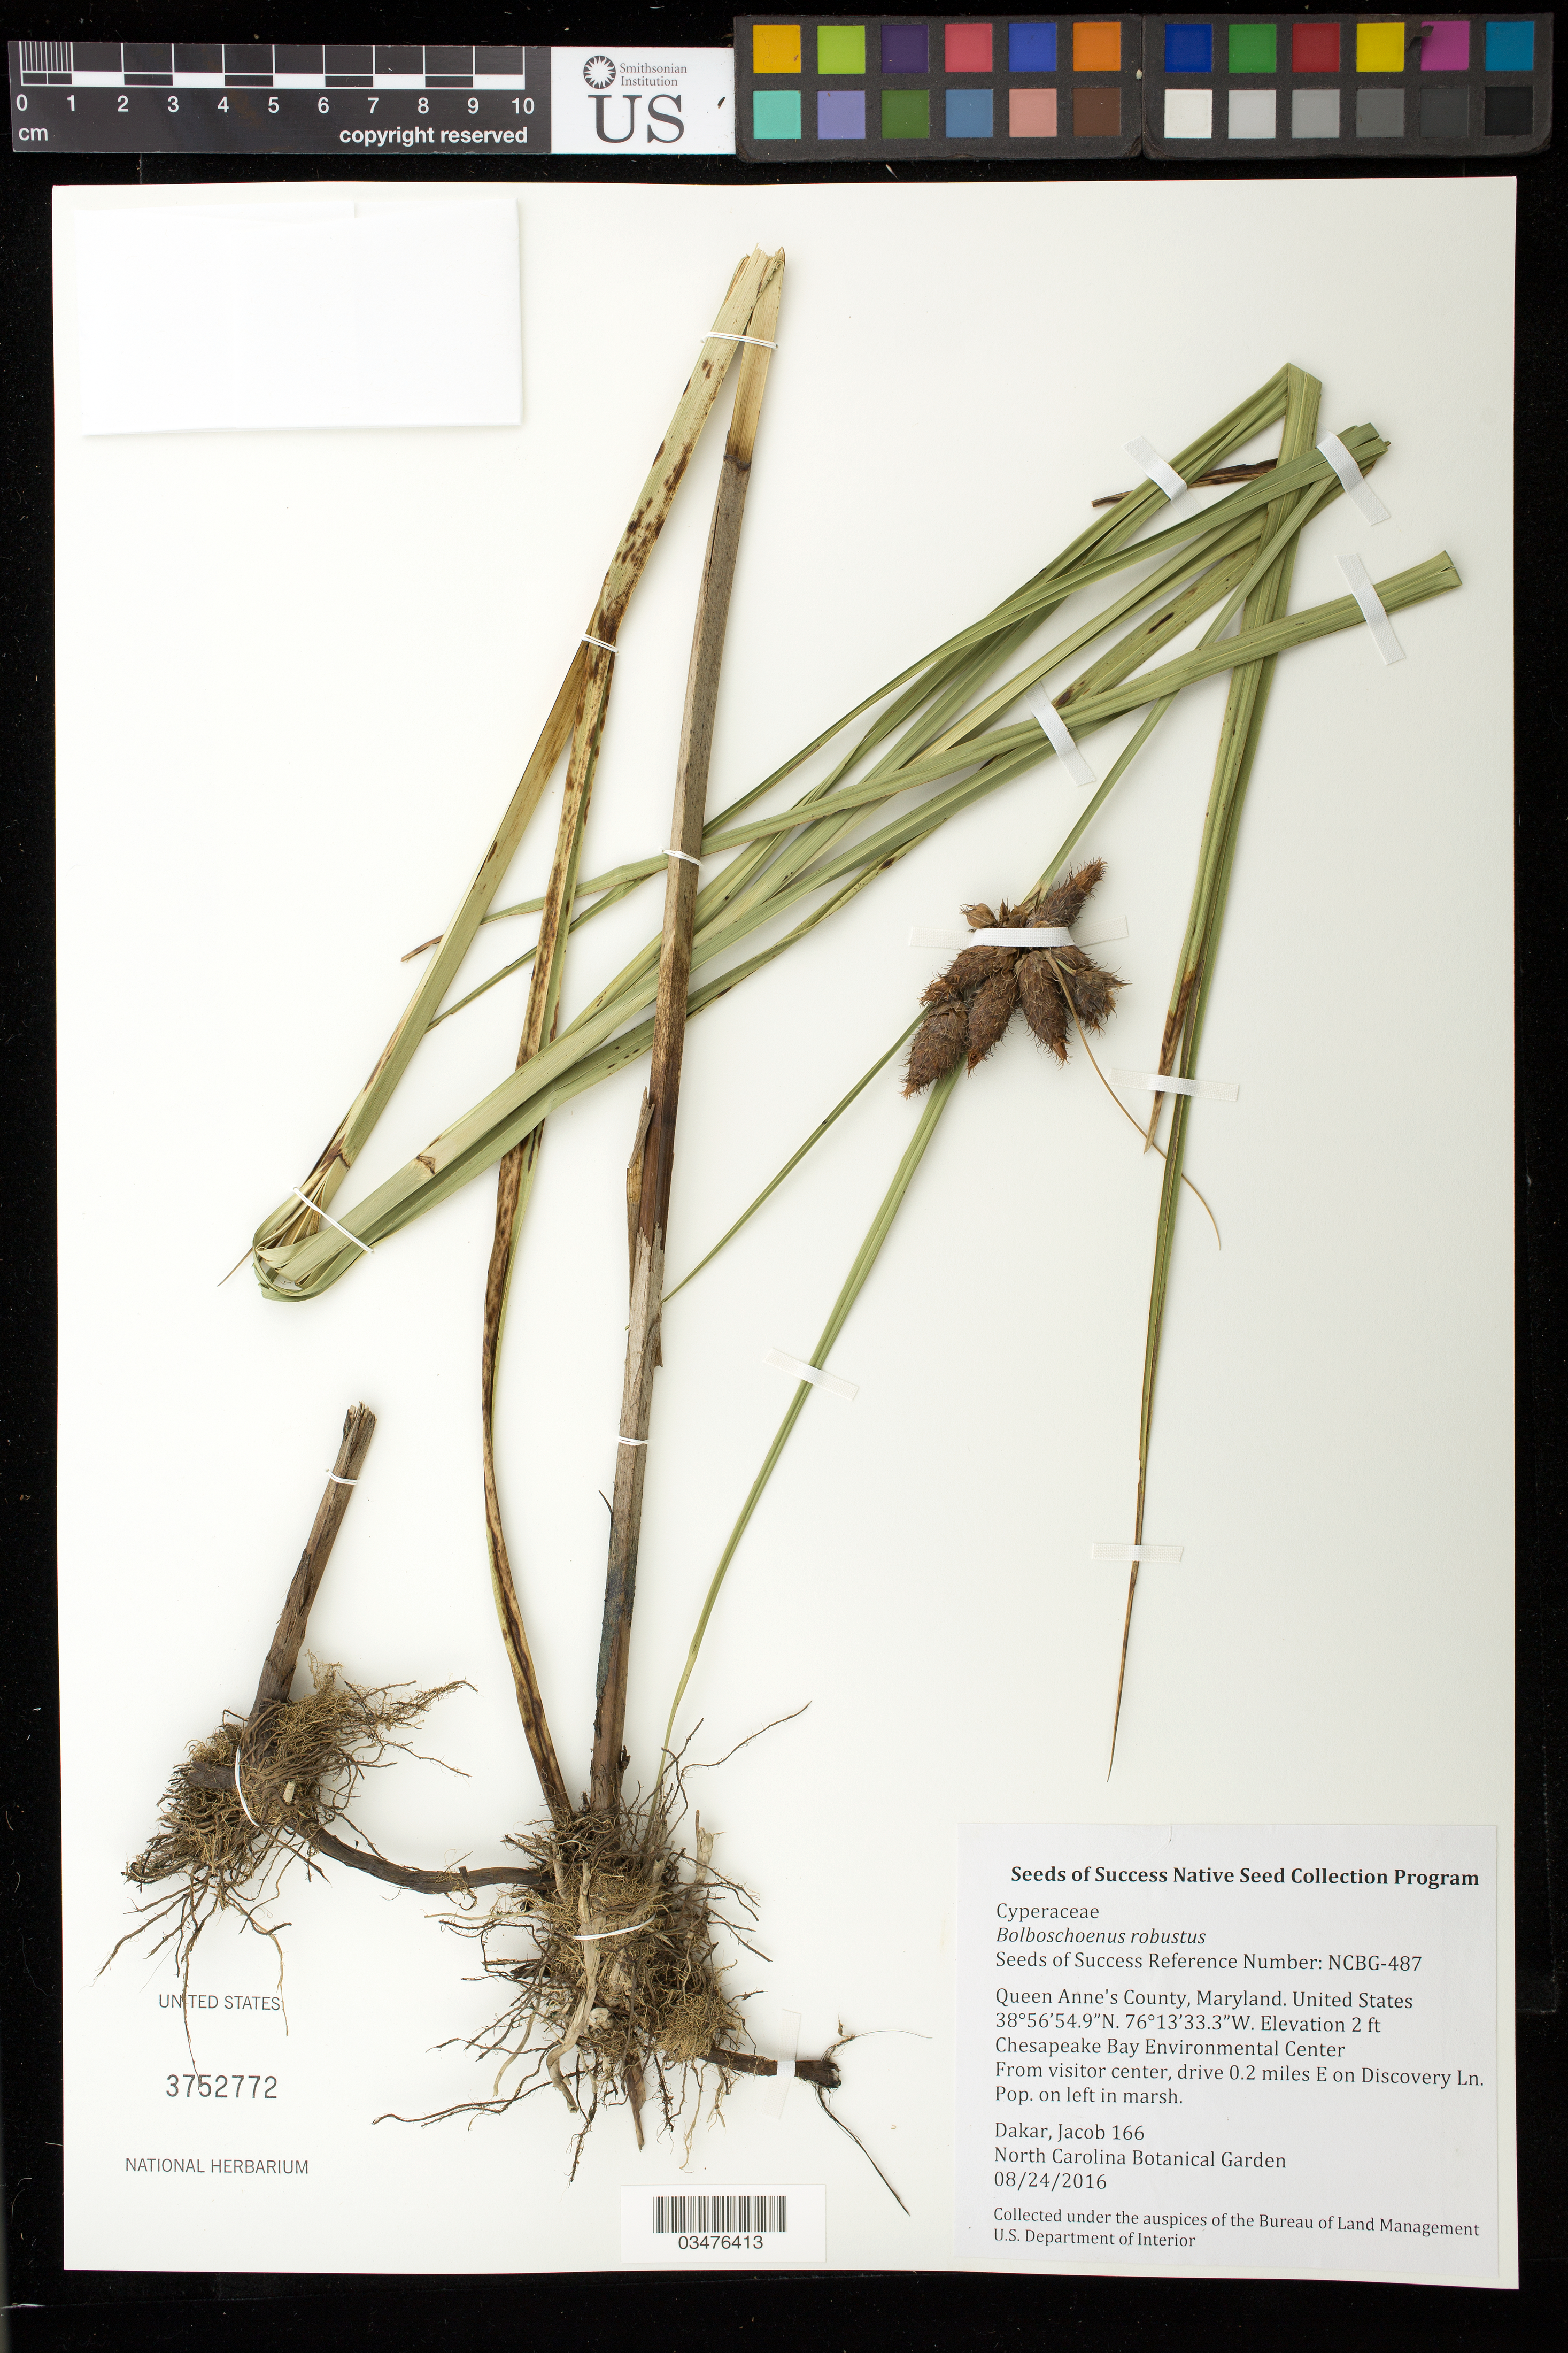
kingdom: Plantae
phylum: Tracheophyta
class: Liliopsida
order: Poales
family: Cyperaceae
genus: Bolboschoenus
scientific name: Bolboschoenus robustus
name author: (Pursh) Soják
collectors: J. Dakar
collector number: NCBG-487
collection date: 2016-08-24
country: United States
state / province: Maryland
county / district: Queen Anne's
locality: Chesapeake Bay Environmental Center, Discovery Lane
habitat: Tidal salt marsh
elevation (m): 1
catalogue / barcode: US 3752772